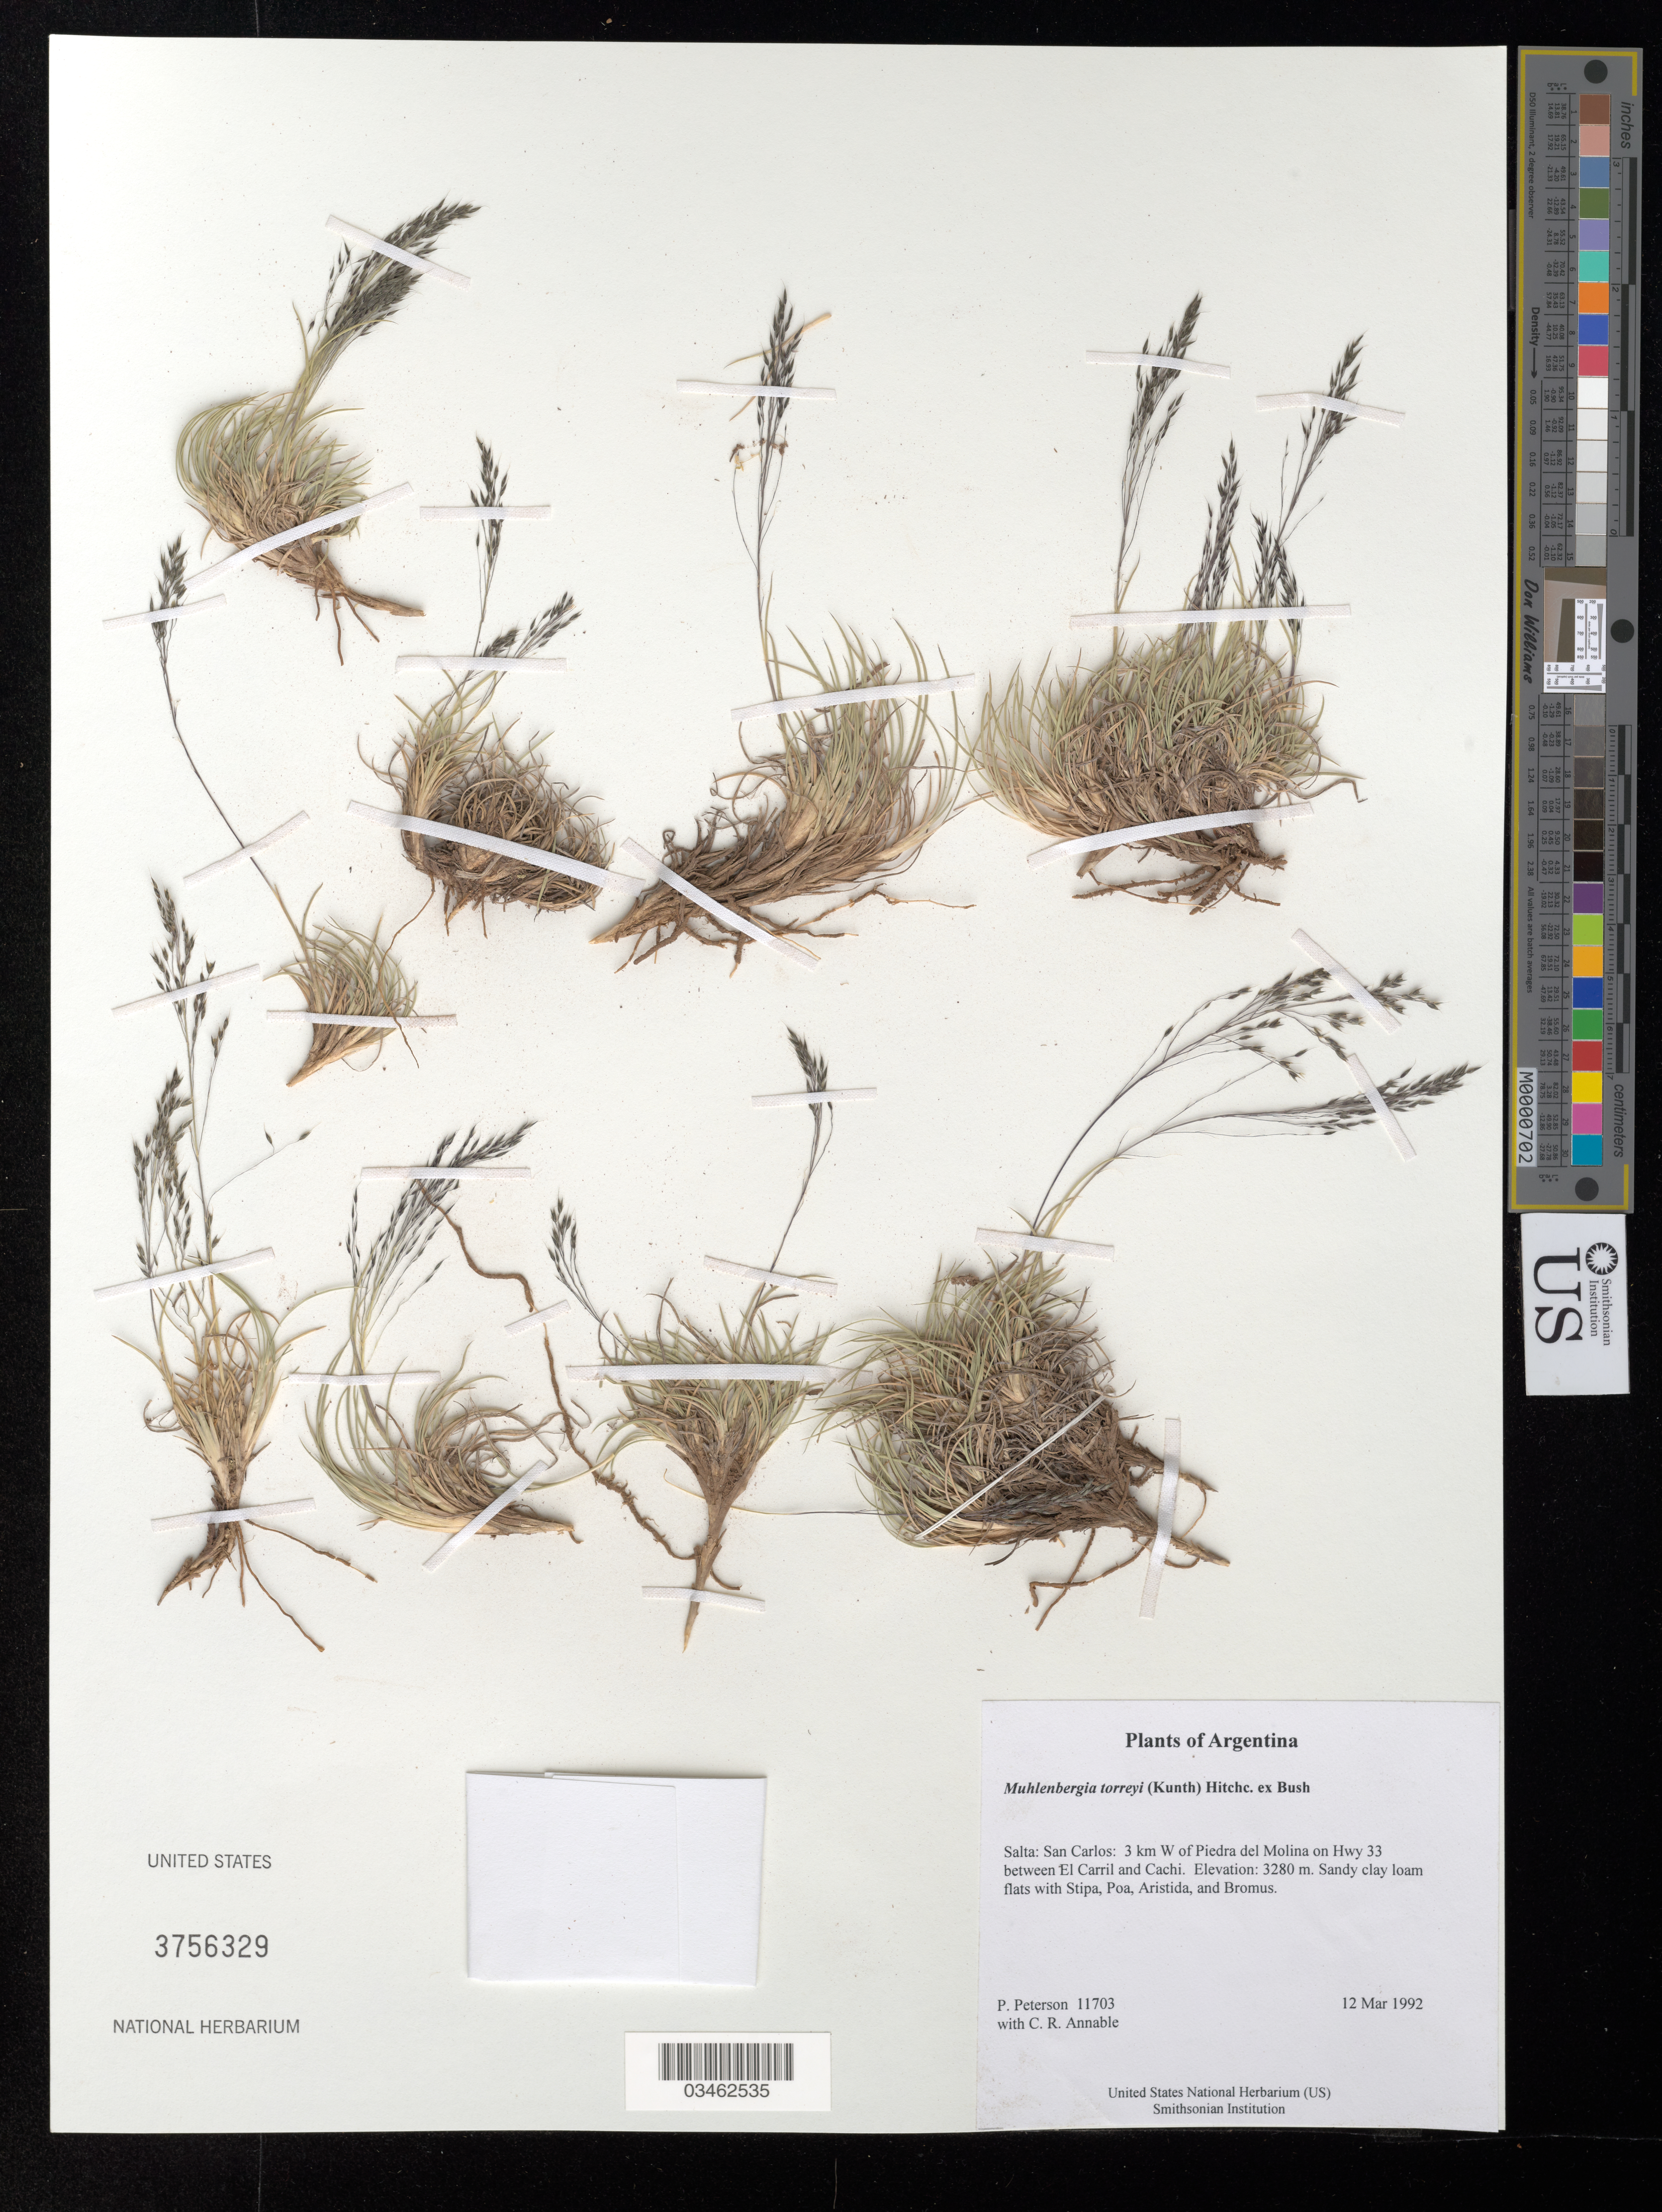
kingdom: Plantae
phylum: Tracheophyta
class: Liliopsida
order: Poales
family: Poaceae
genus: Muhlenbergia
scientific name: Muhlenbergia torreyi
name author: (Kunth) Hitchc. ex Bush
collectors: P. M. Peterson & C. R. Annable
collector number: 11703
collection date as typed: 12 Mar 1992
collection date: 1992-03-12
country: Argentina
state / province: Salta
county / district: San Carlos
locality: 3 km W of Piedra del Molina on Hwy 33 between El Carril and Cachi.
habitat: Sandy clay loam flats with Stipa, Poa, Aristida, and Bromus.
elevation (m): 3280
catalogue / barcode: US 3756329